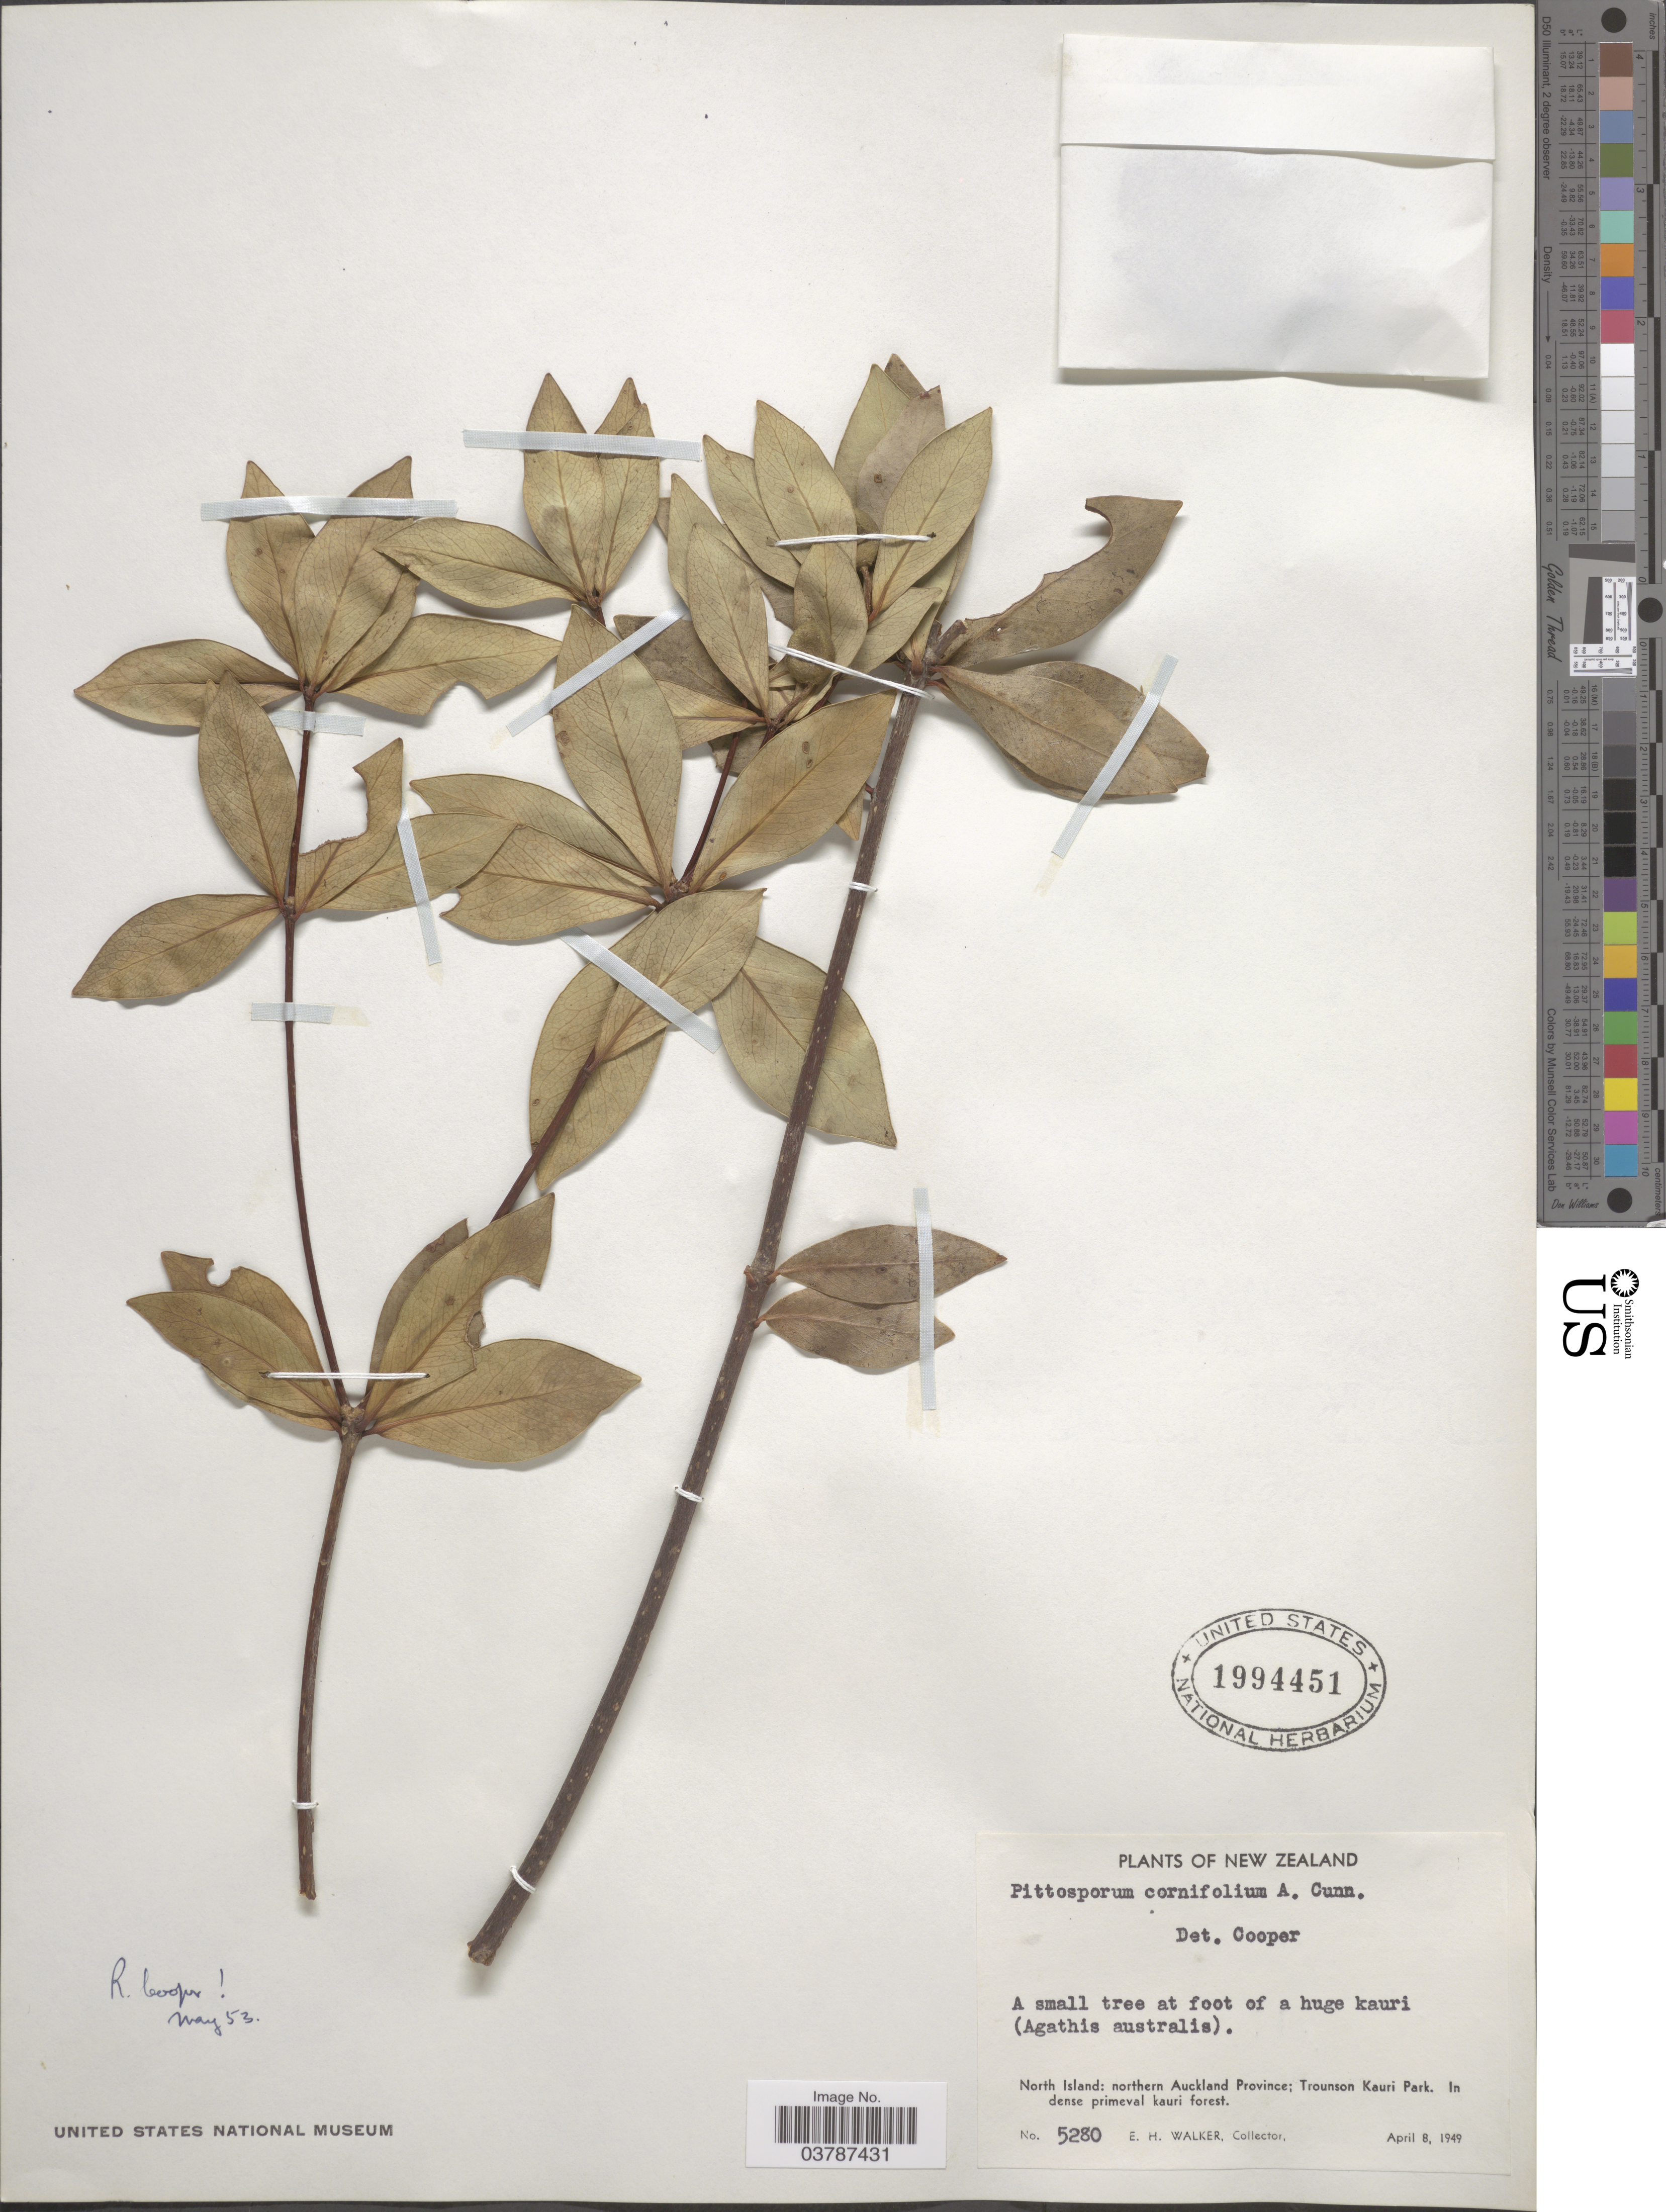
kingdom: Plantae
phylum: Tracheophyta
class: Magnoliopsida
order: Apiales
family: Pittosporaceae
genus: Pittosporum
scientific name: Pittosporum cornifolium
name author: A. Cunn.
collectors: E. H. Walker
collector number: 5280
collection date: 1949-04-08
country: New Zealand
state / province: Auckland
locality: North Island: northern Auckland Province; Trounson Kauri Park.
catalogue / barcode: US 1994451